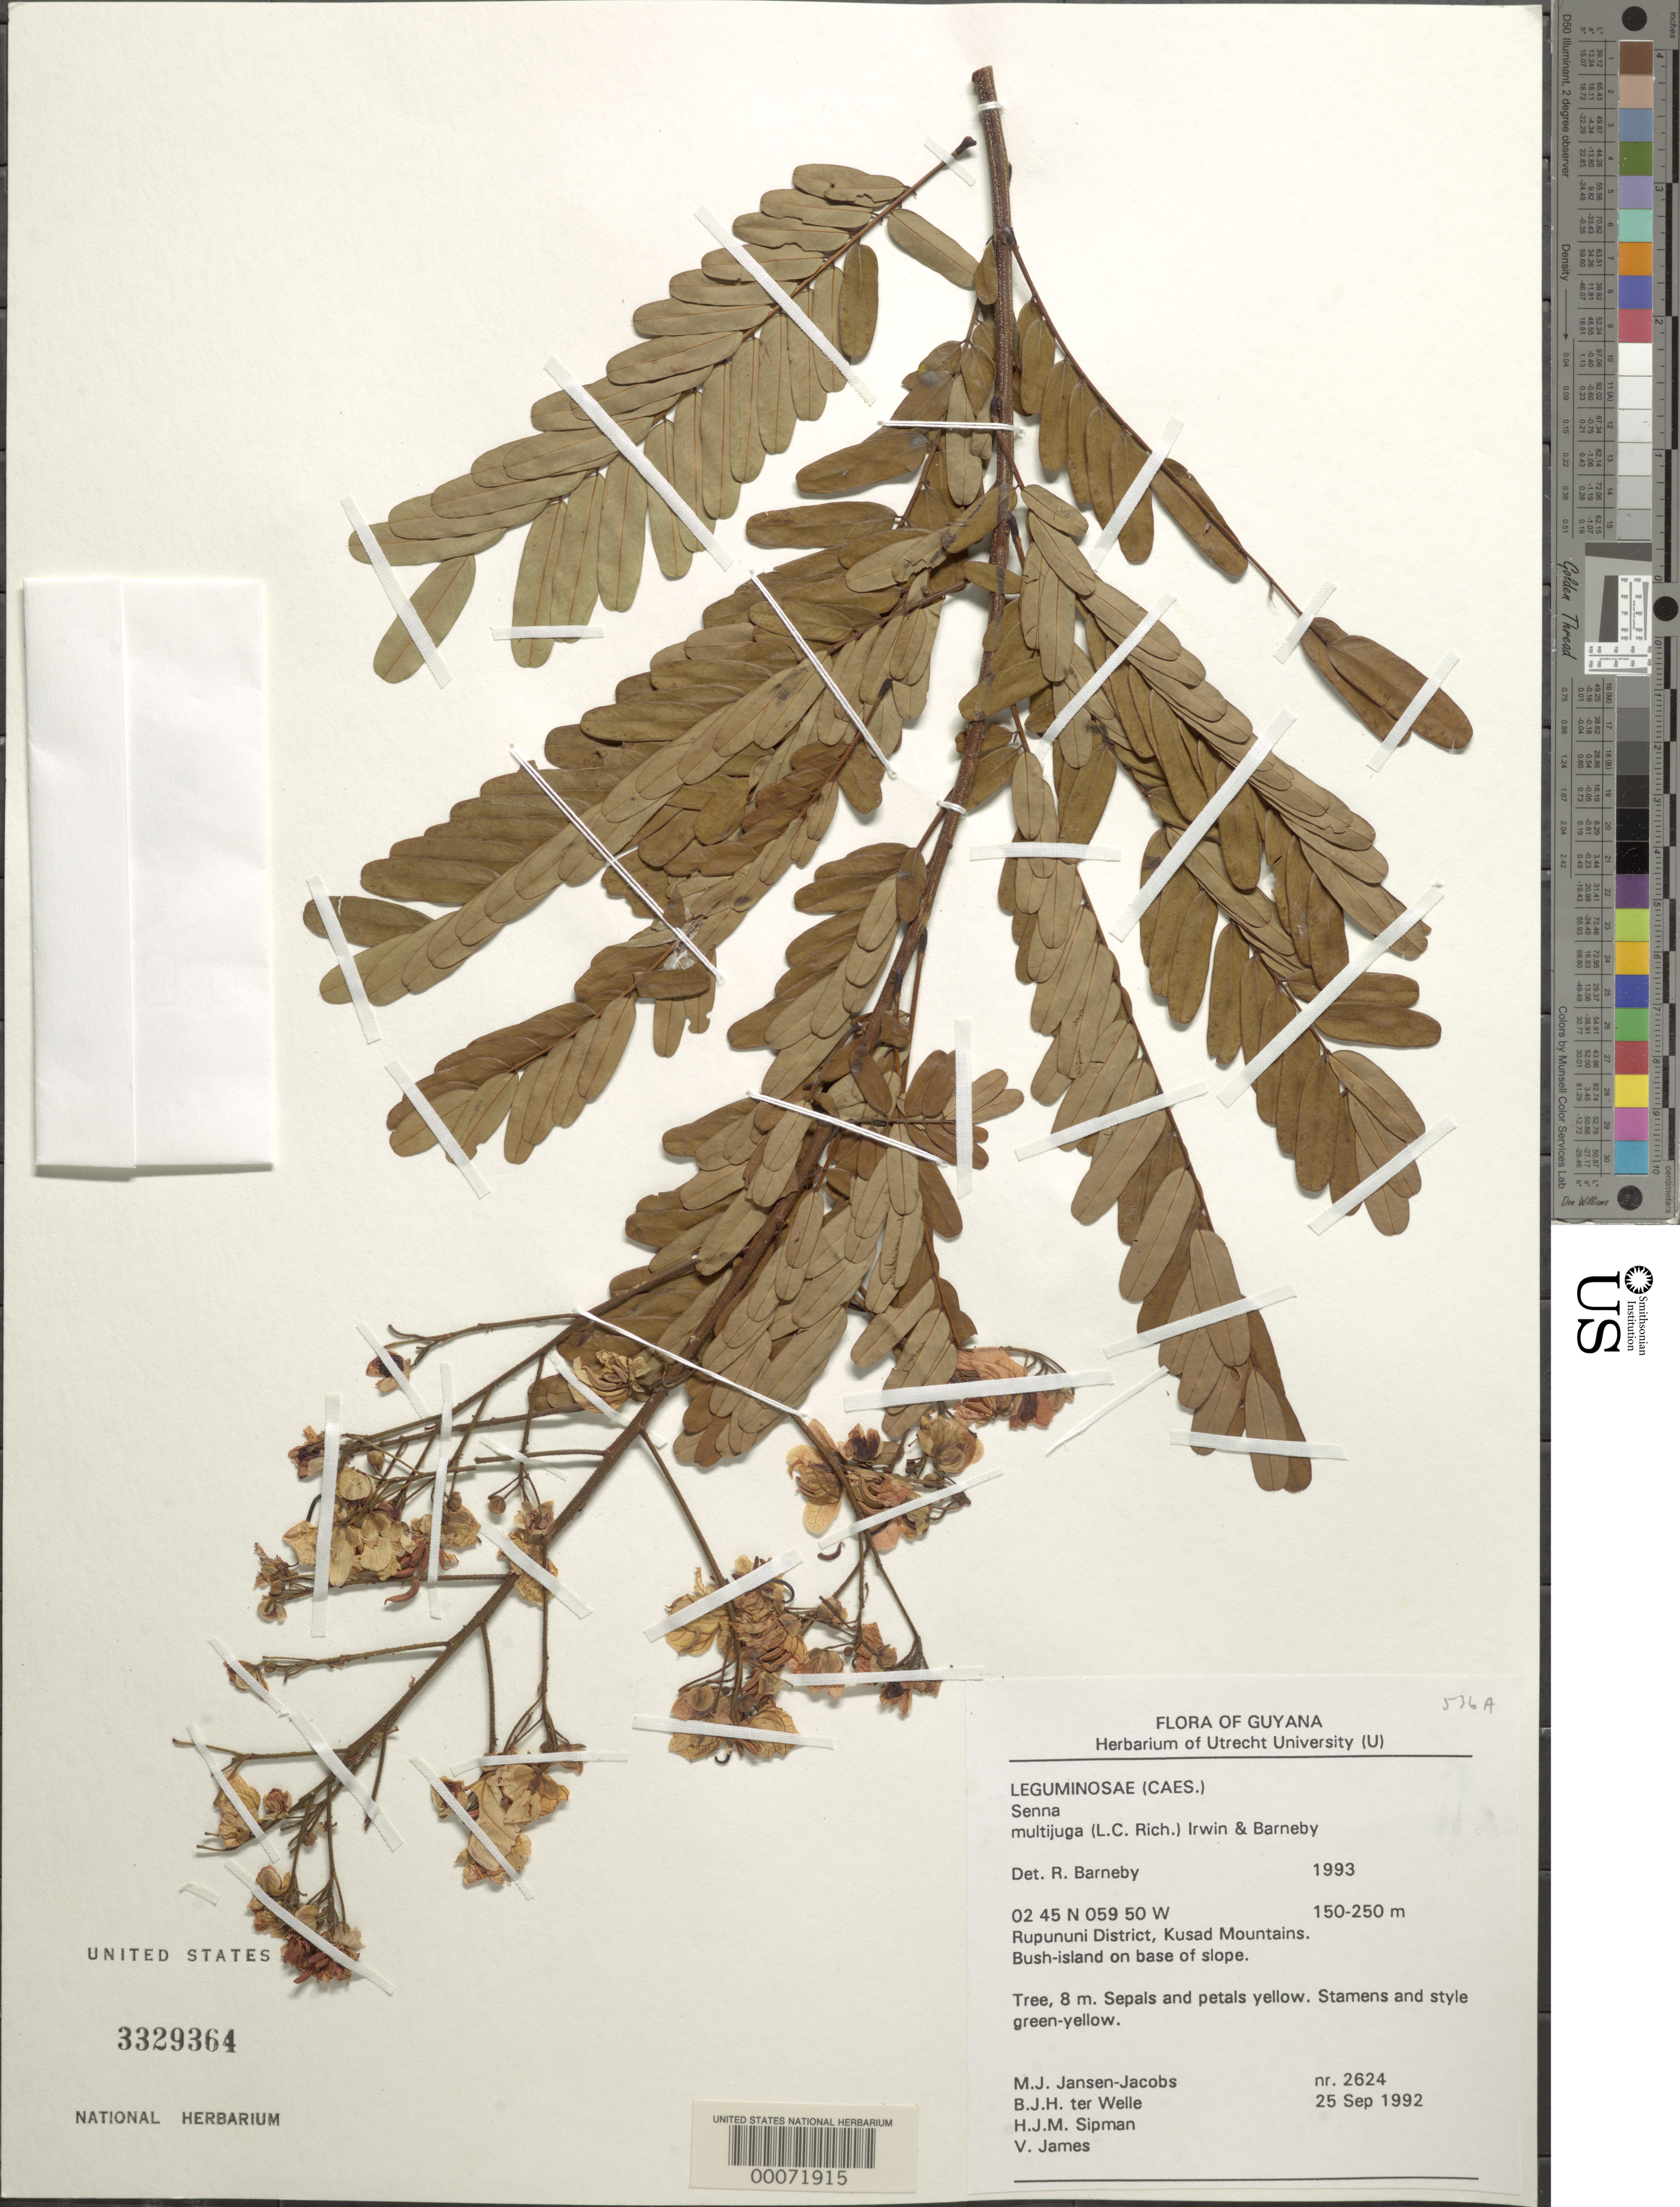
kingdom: Plantae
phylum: Tracheophyta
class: Magnoliopsida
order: Fabales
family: Fabaceae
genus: Senna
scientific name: Senna multijuga var. multijuga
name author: (Rich.) H.S. Irwin & Barneby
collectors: M. J. Jansen-Jacobs, B. Welle, H. J. M. Sipman & V. James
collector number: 2624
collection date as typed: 25 Sep 1992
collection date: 1992-09-25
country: Guyana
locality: Rupununi dist., kusad mountains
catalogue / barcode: US 3329364